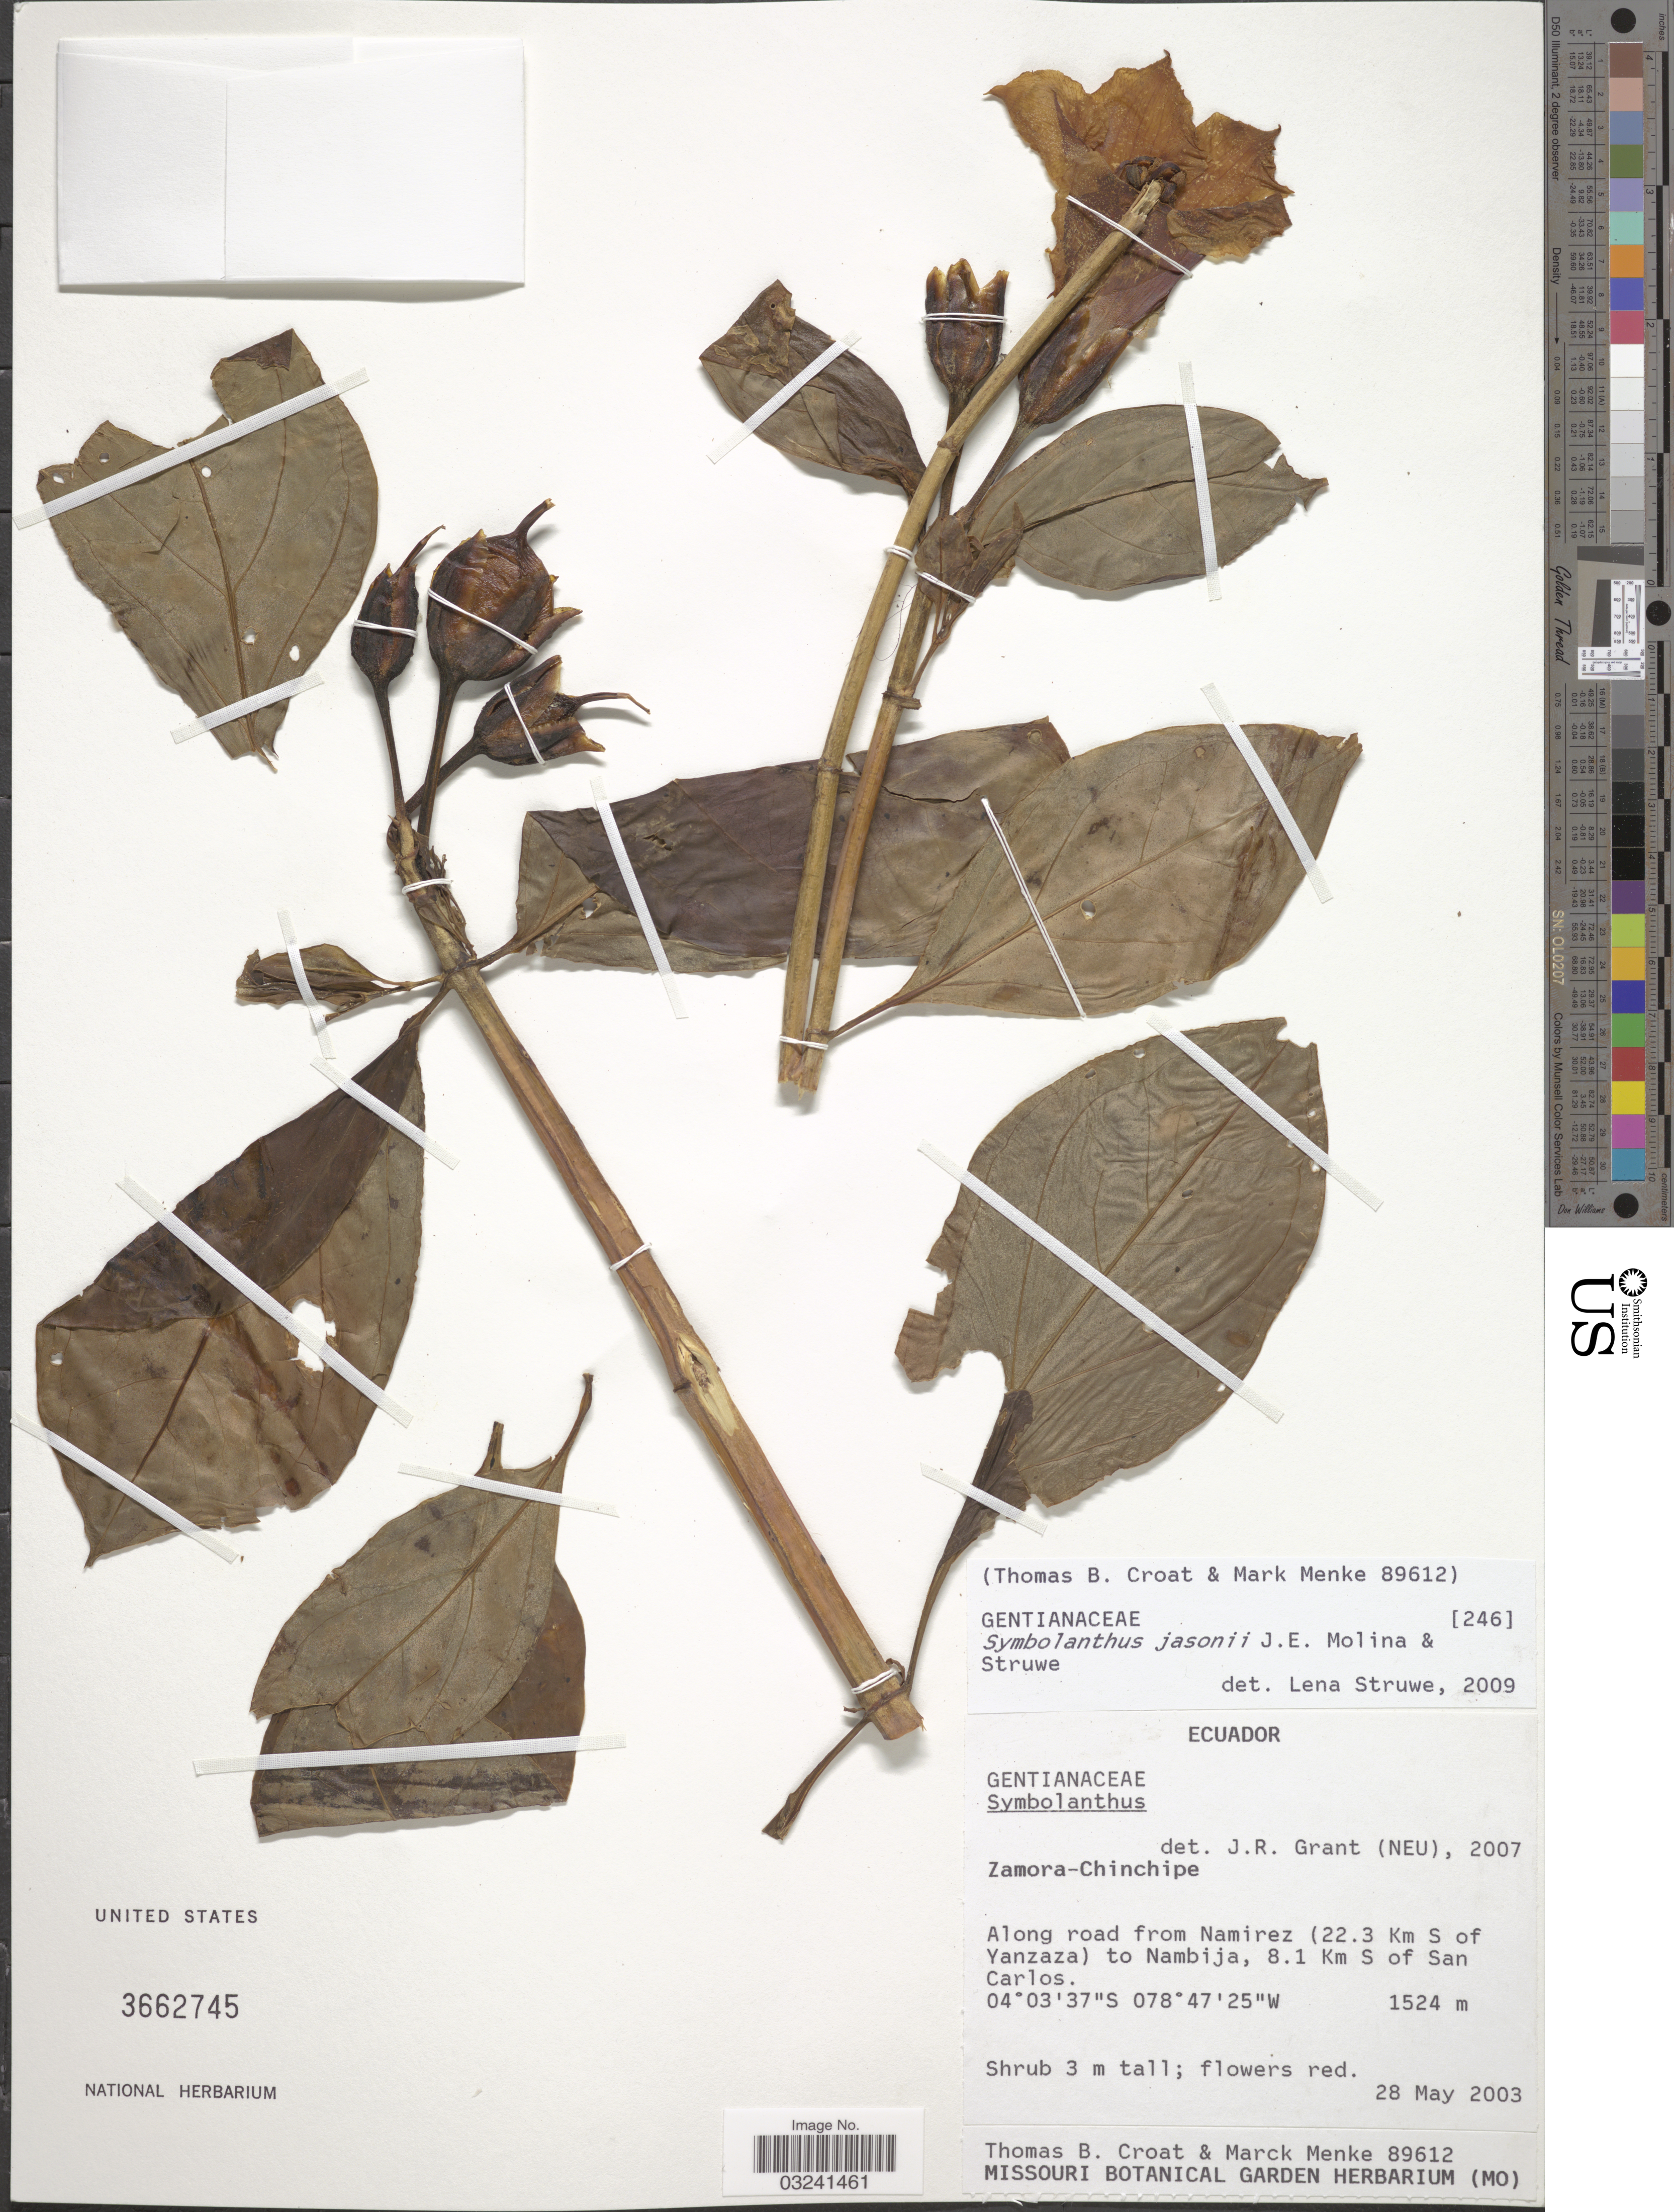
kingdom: Plantae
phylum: Tracheophyta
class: Magnoliopsida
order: Gentianales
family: Gentianaceae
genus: Symbolanthus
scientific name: Symbolanthus jasonii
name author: J.E. Molina & Struwe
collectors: T. B. Croat & M. Menke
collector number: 89612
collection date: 2003-05-28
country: Ecuador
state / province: Zamora-Chinchipe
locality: Along road from Namirez (22.3 Km S of Yanzaza) to Nambija, 8.1 Km S of San Carlos.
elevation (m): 1524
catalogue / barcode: US 3662745